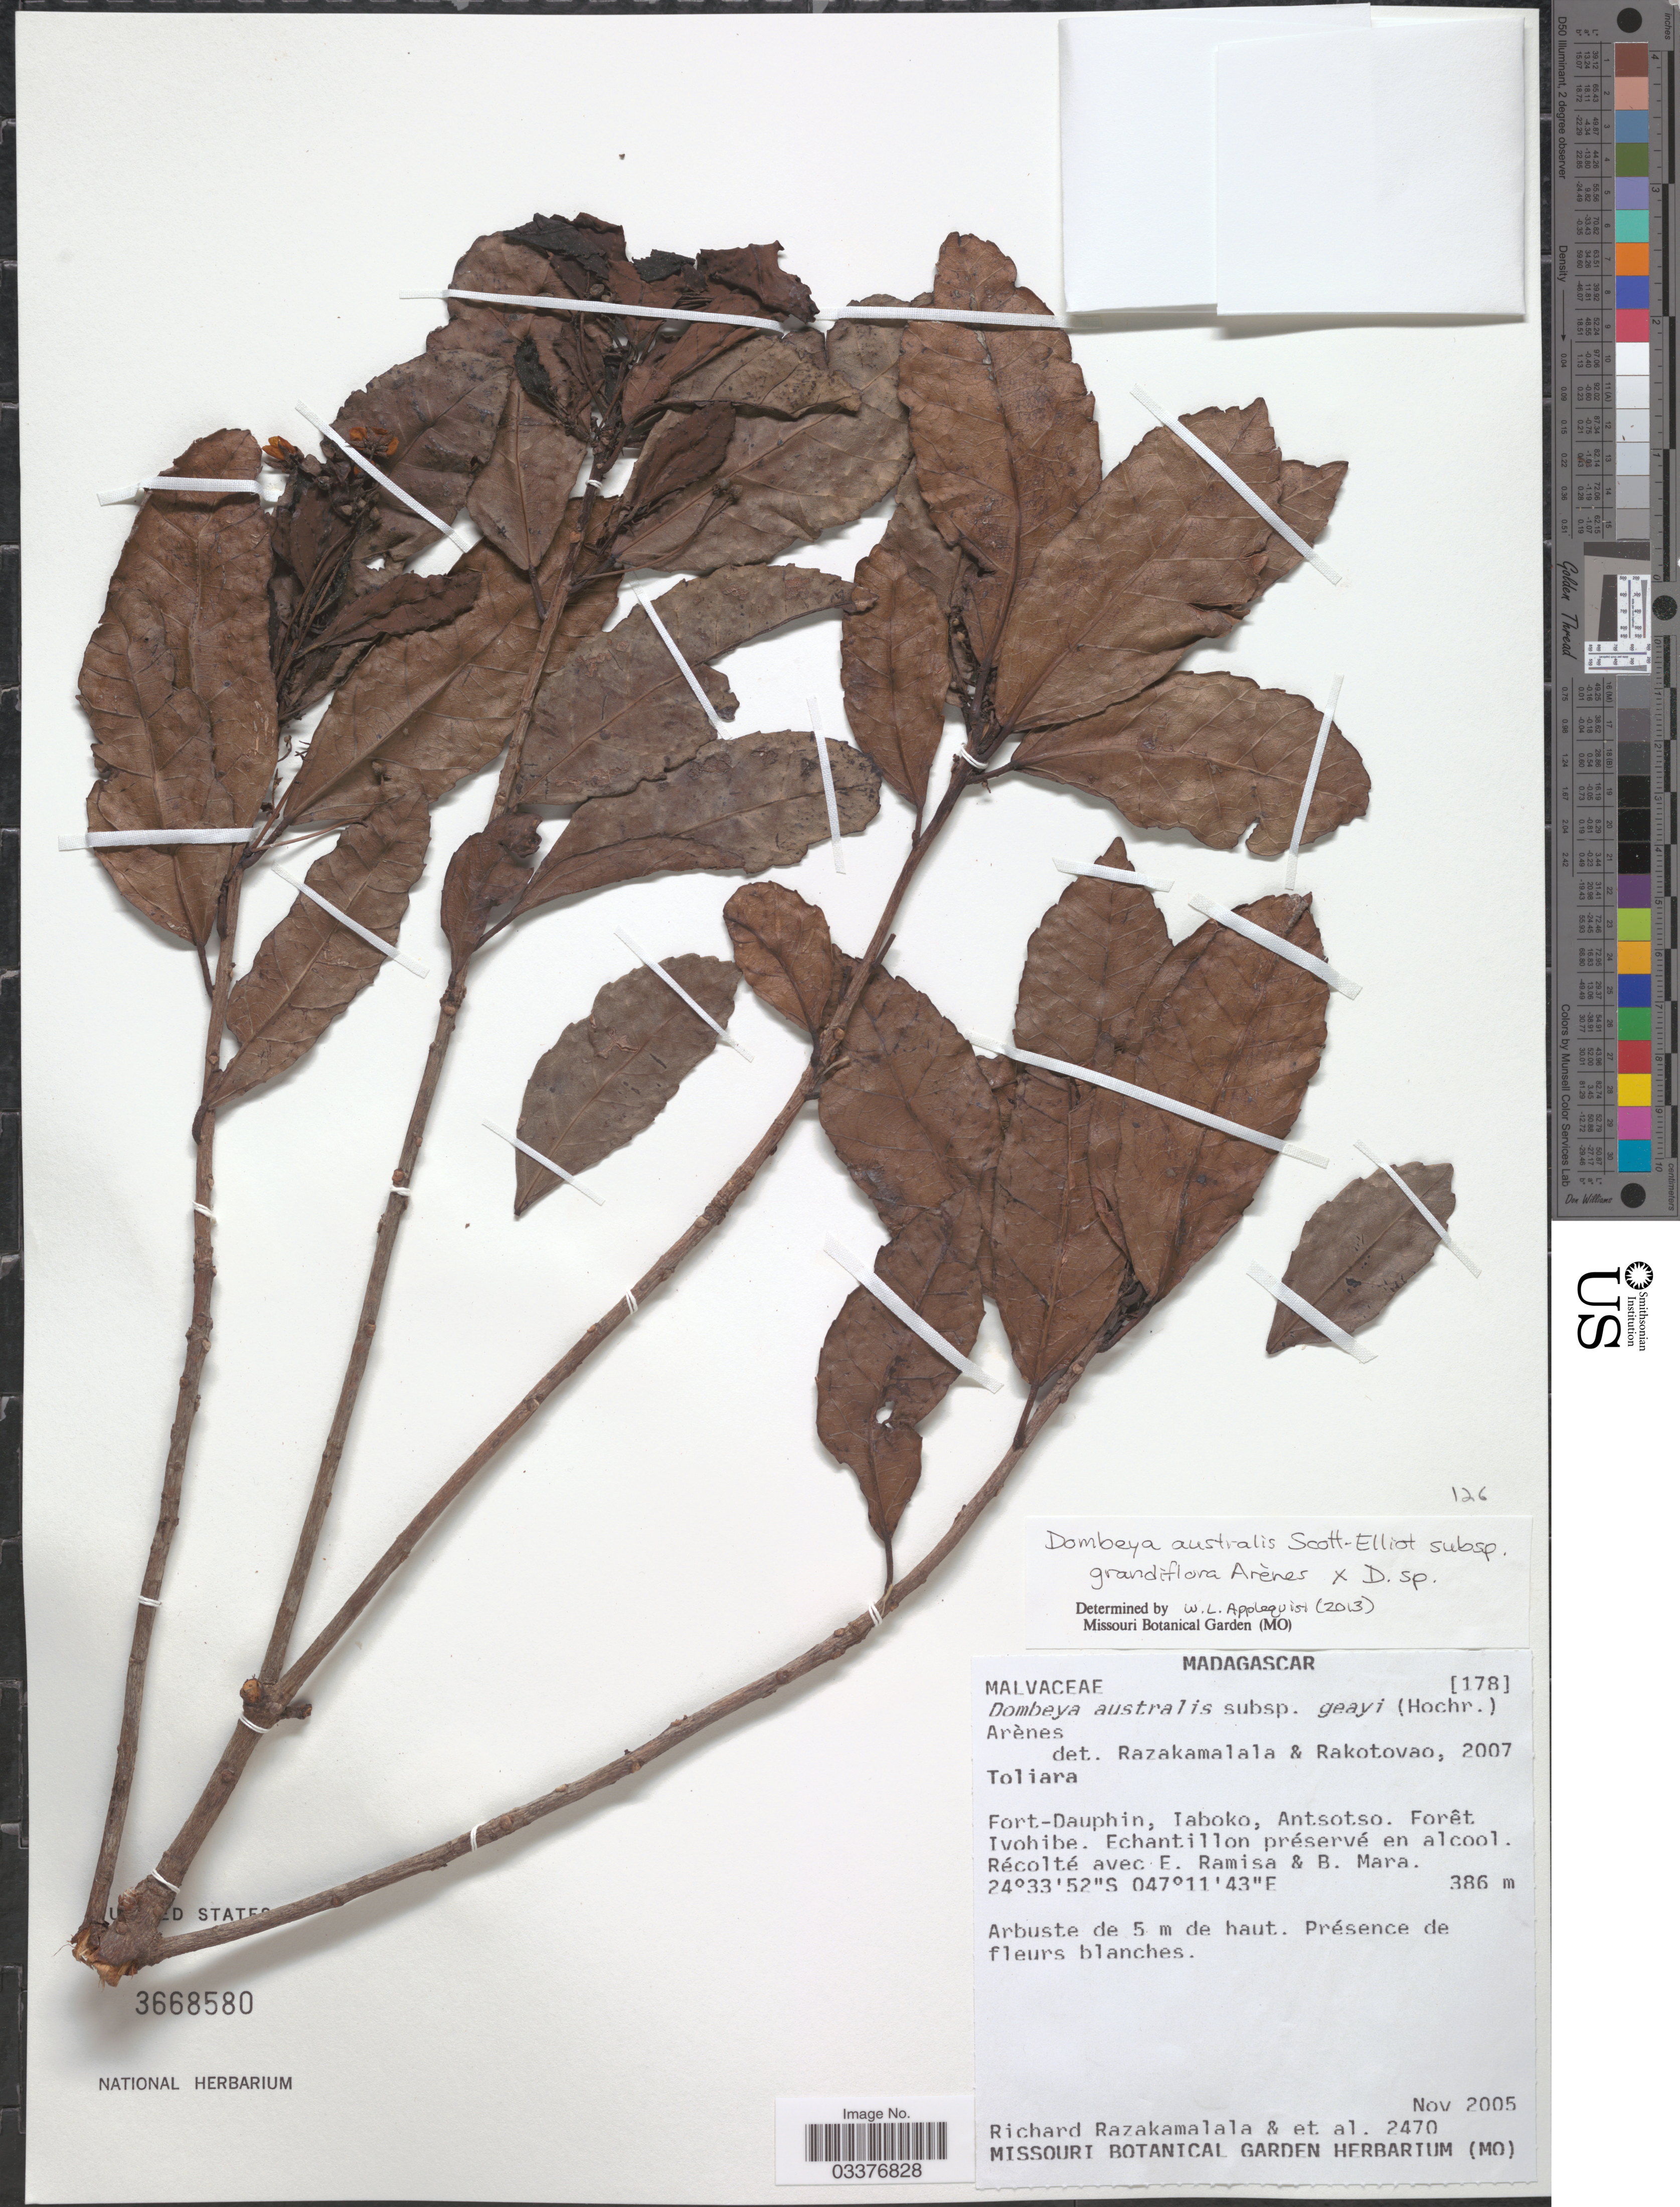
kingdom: Plantae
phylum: Tracheophyta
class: Magnoliopsida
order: Malvales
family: Malvaceae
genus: Dombeya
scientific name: Dombeya australis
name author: Scott Elliot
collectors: R. Razakamalala, E. Ramisa & B. Mara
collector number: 2470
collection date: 2005-11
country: Madagascar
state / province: Anosy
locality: Fort-Dauphin, Iaboko, Antsotso. Forêt.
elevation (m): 386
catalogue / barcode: US 3668580